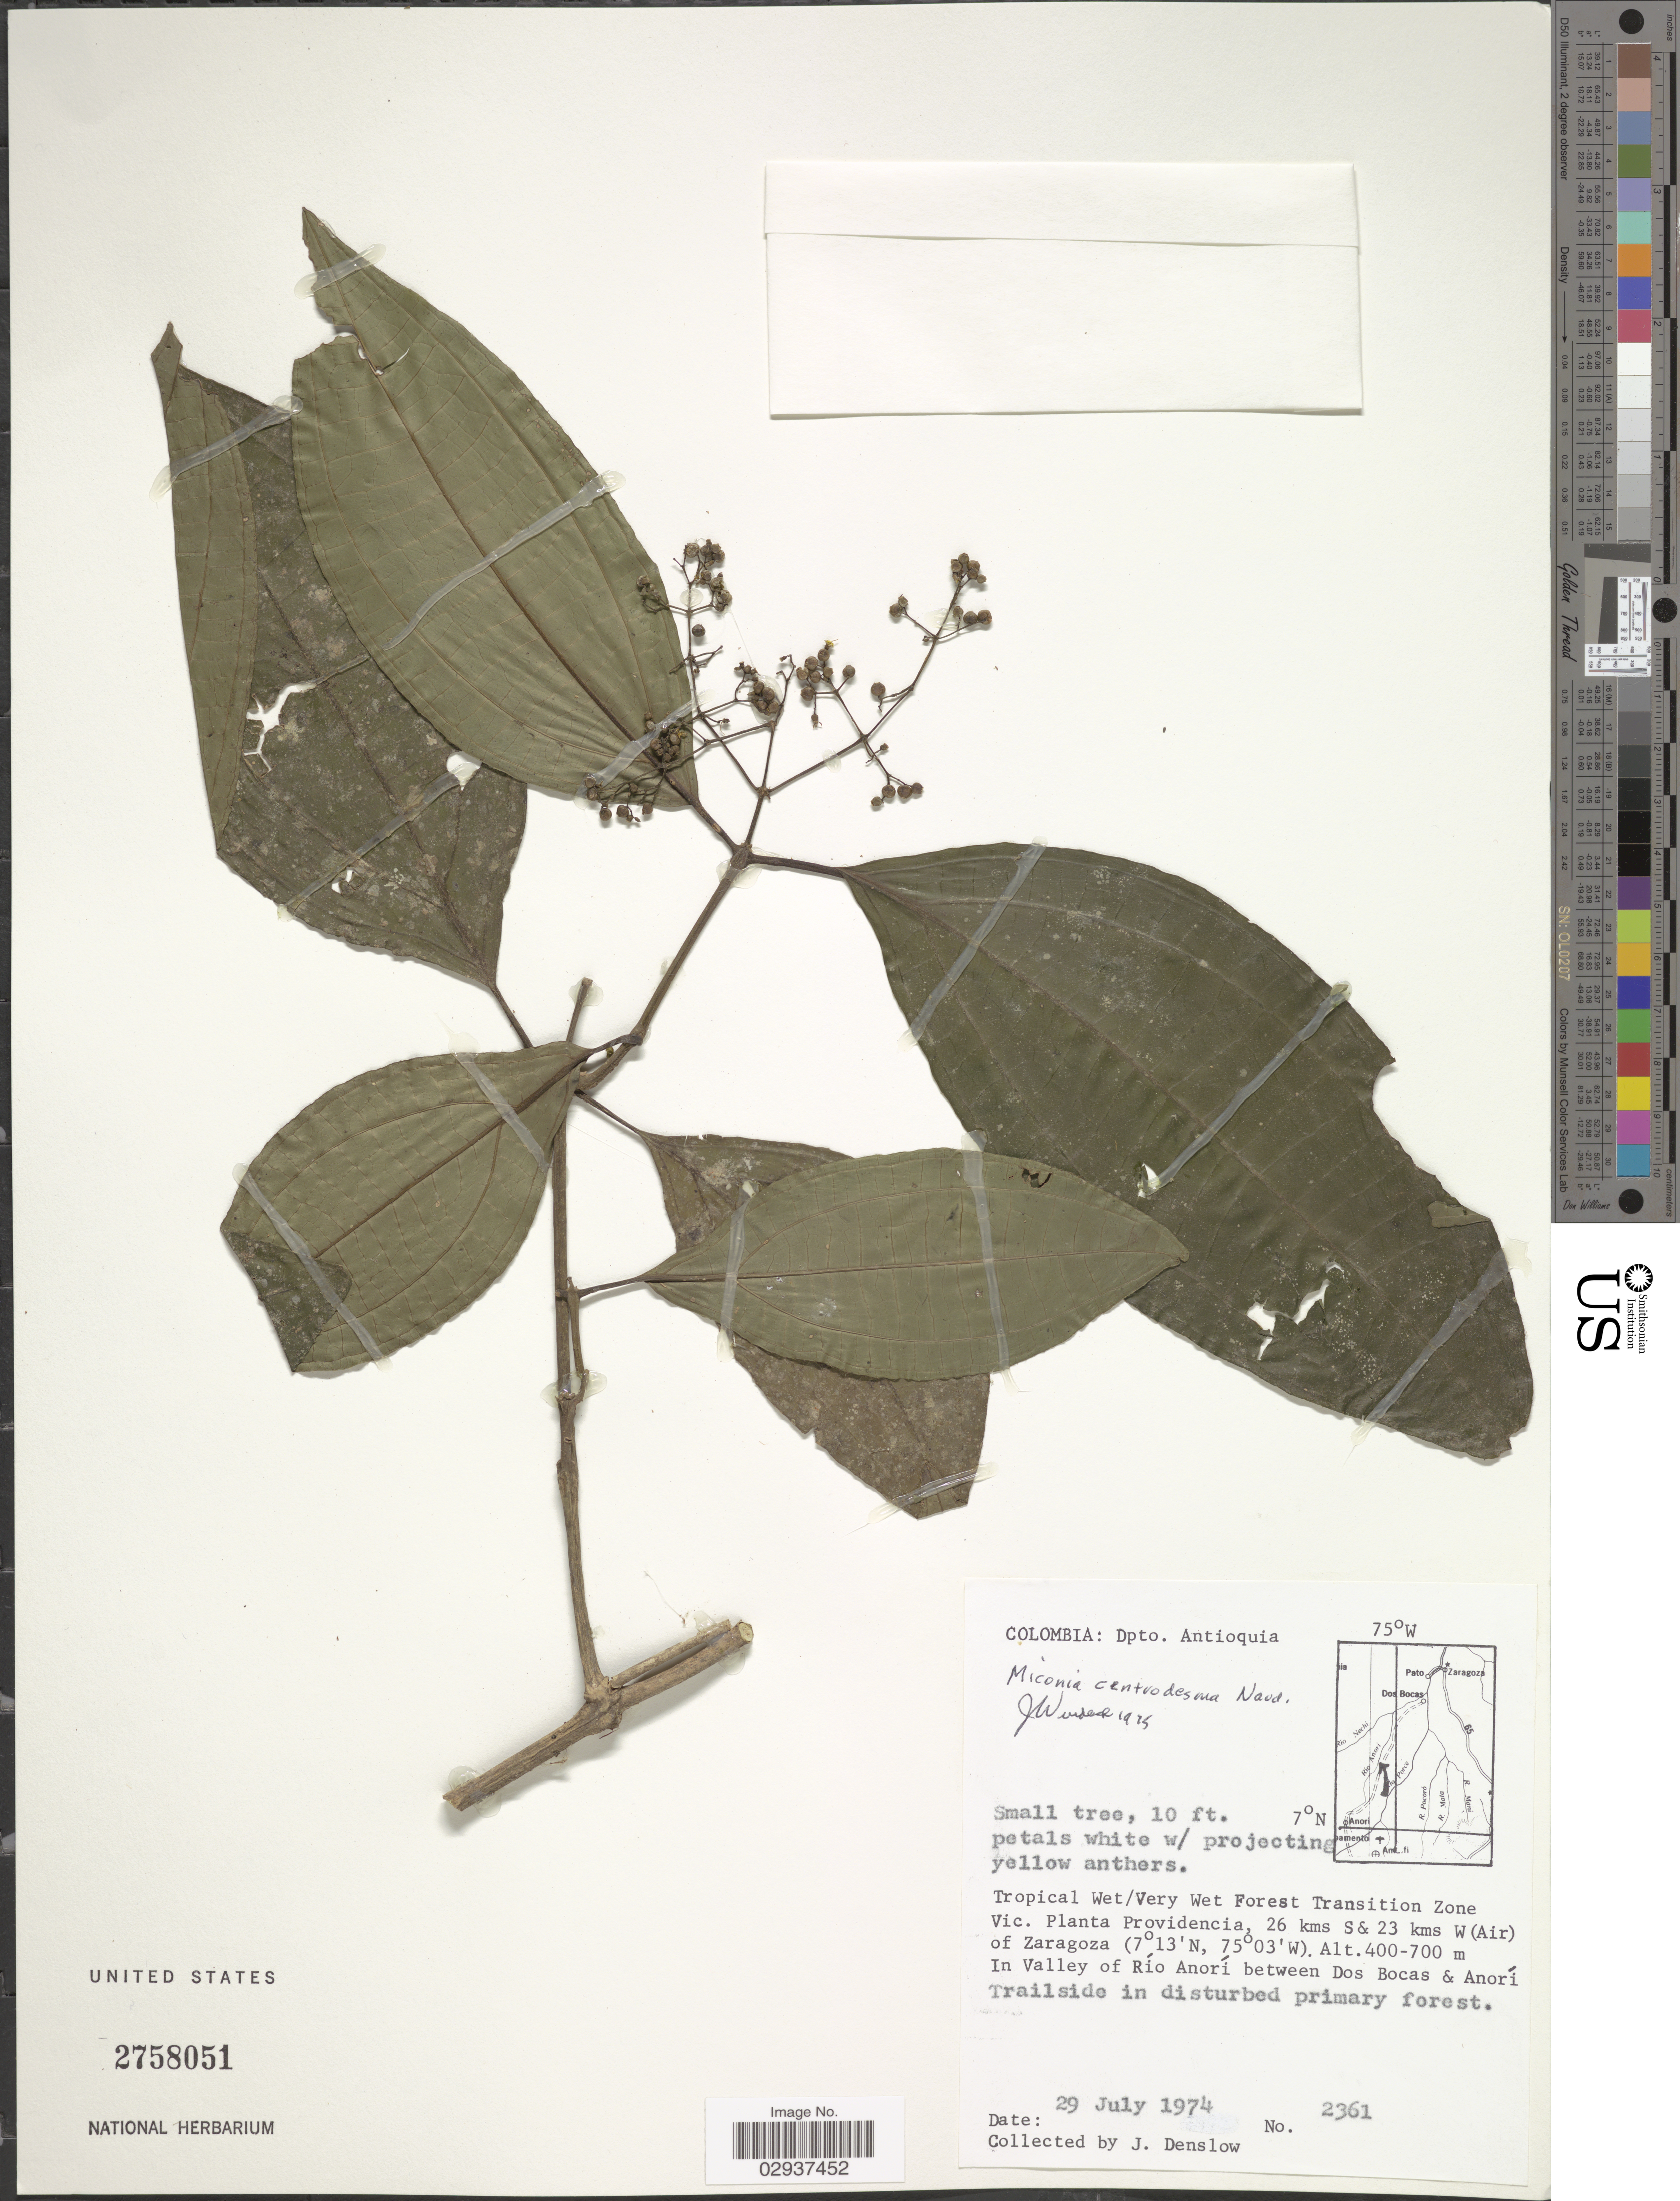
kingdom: Plantae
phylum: Tracheophyta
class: Magnoliopsida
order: Myrtales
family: Melastomataceae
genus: Miconia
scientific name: Miconia centrodesma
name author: Naudin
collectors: J. Denslow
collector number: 2361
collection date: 1974-07-29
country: Colombia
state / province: Antioquia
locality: Dpto. Antioquia. Vic. Planta Providencia, 26 kms S & 23 kms W (Air) of Zaragoza. In valley of Río Anorí between Dos Bocas & Anorí.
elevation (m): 400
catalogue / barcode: US 2758051